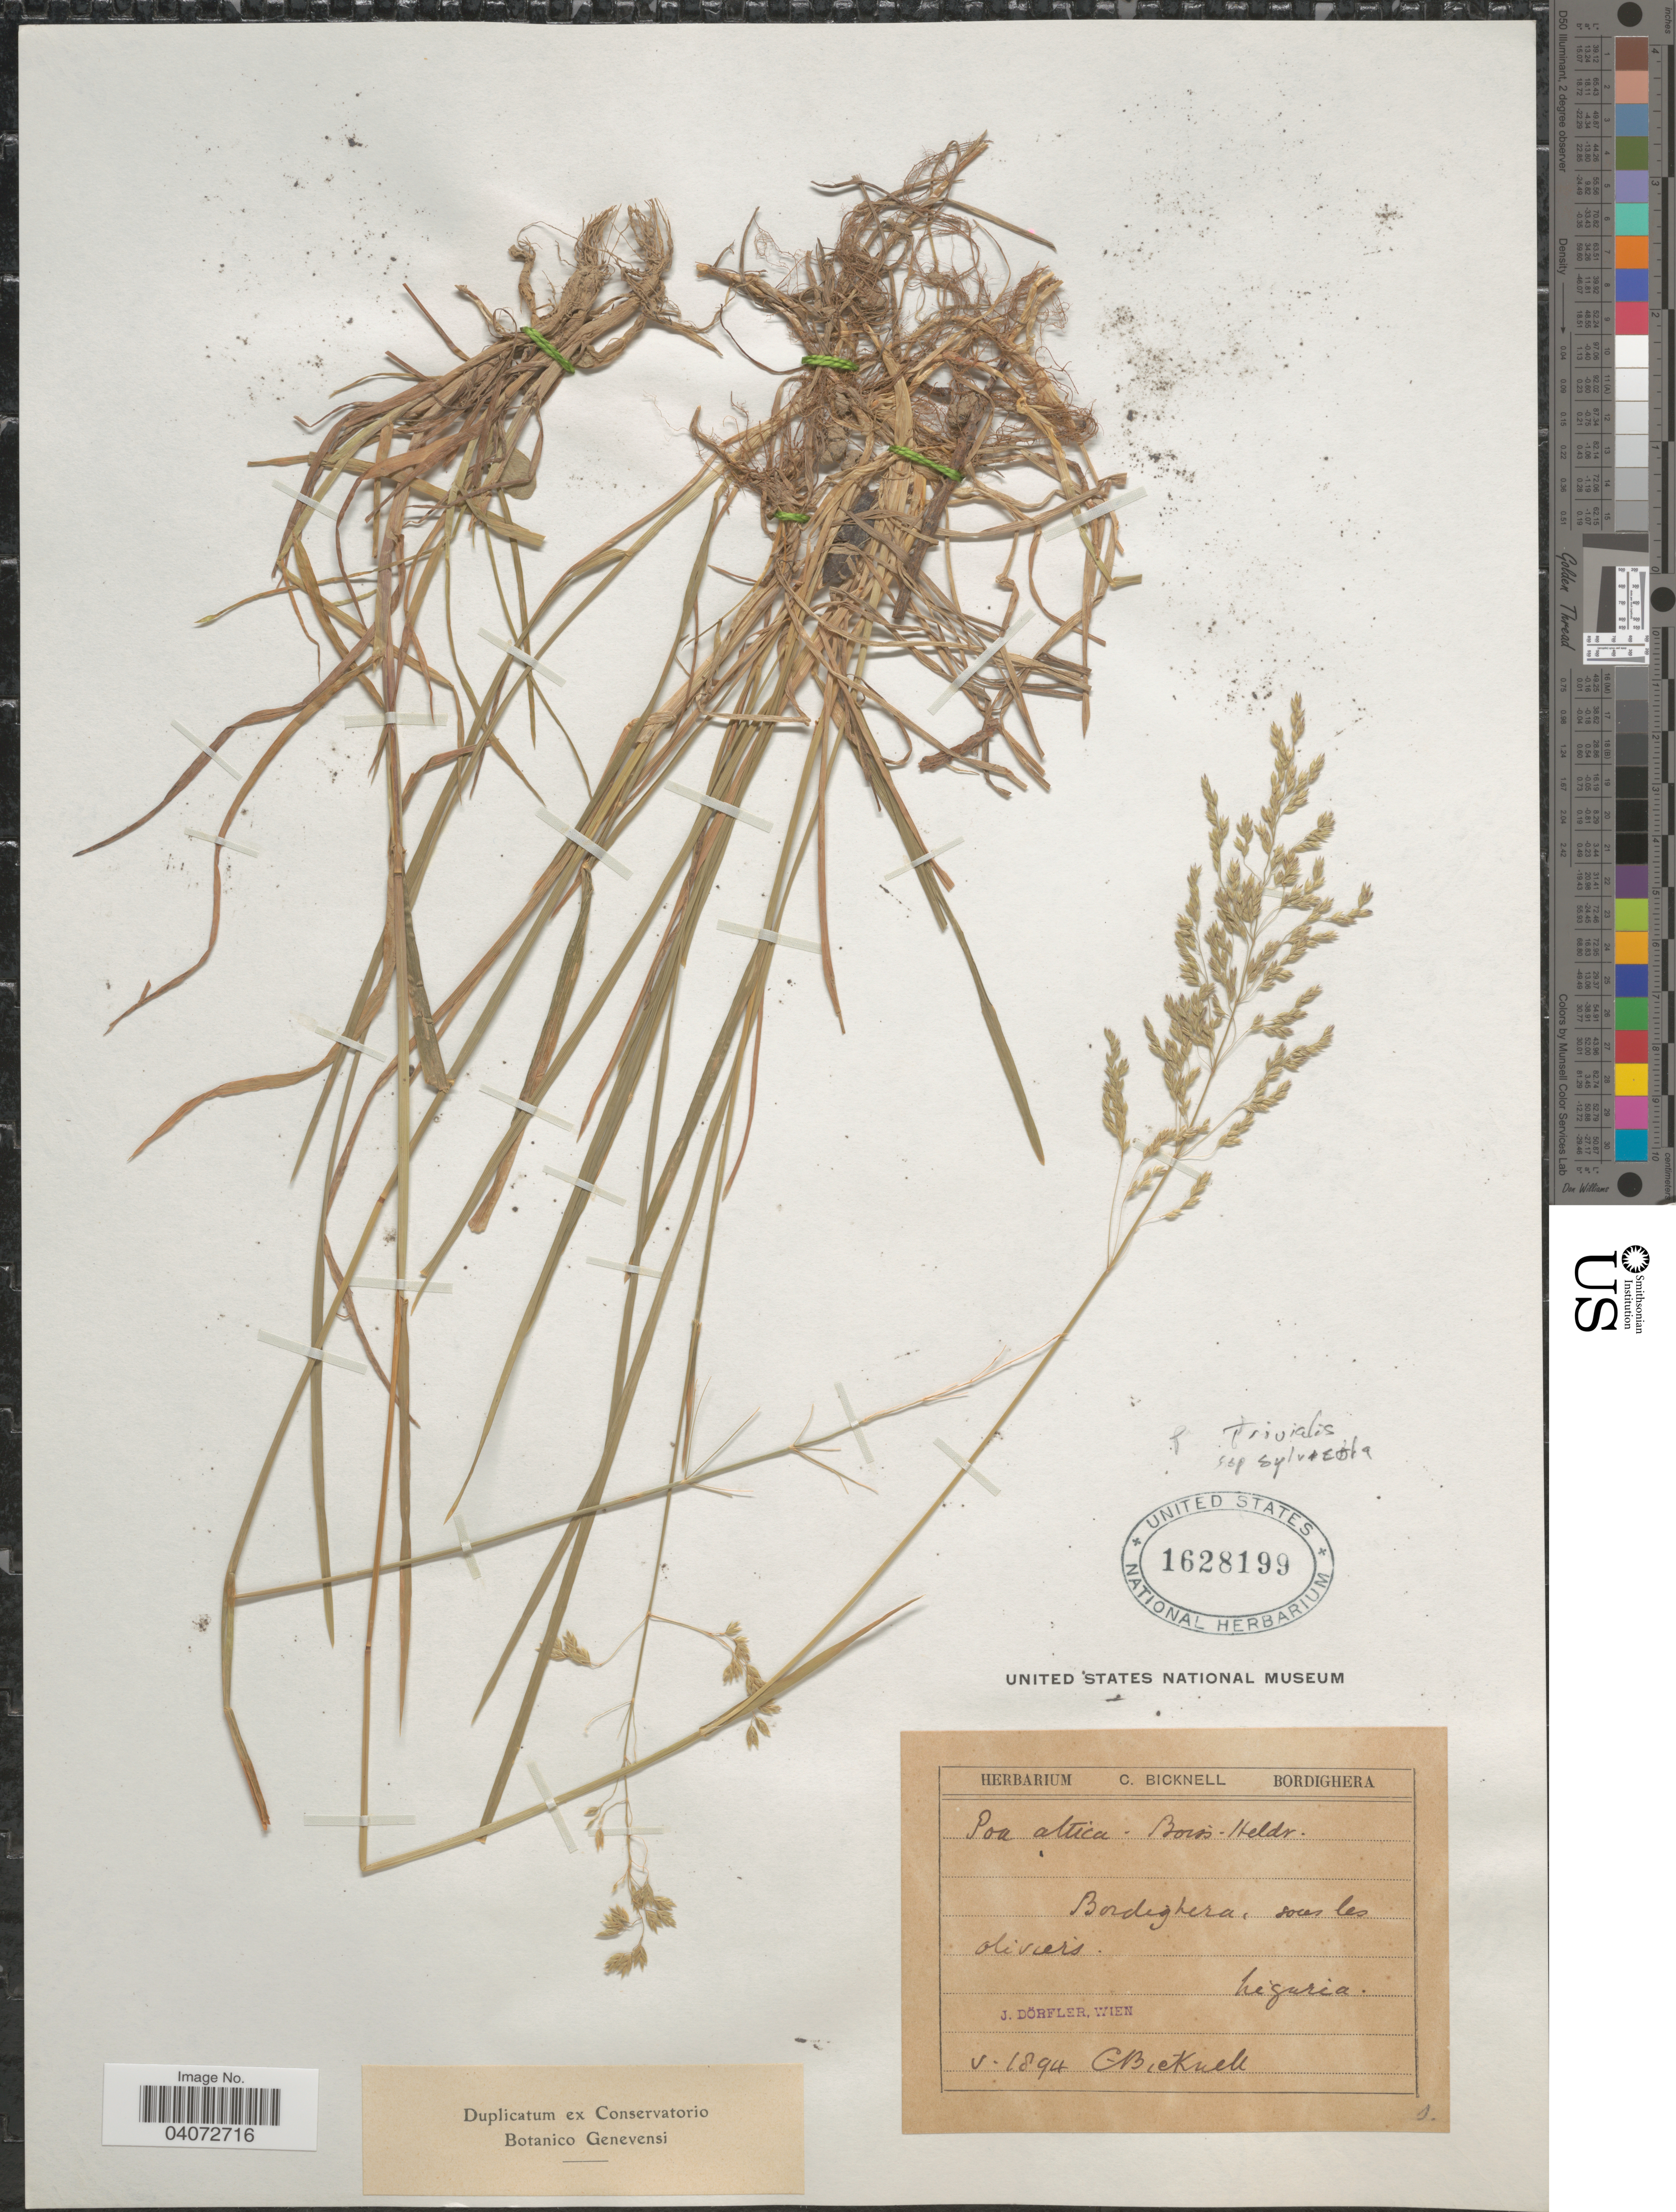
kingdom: Plantae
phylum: Tracheophyta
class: Liliopsida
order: Poales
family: Poaceae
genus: Poa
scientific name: Poa trivialis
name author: L.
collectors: C. Bicknell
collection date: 1894-05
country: Italy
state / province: Liguria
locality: Bordighera, sous les oliviers.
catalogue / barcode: US 1628199